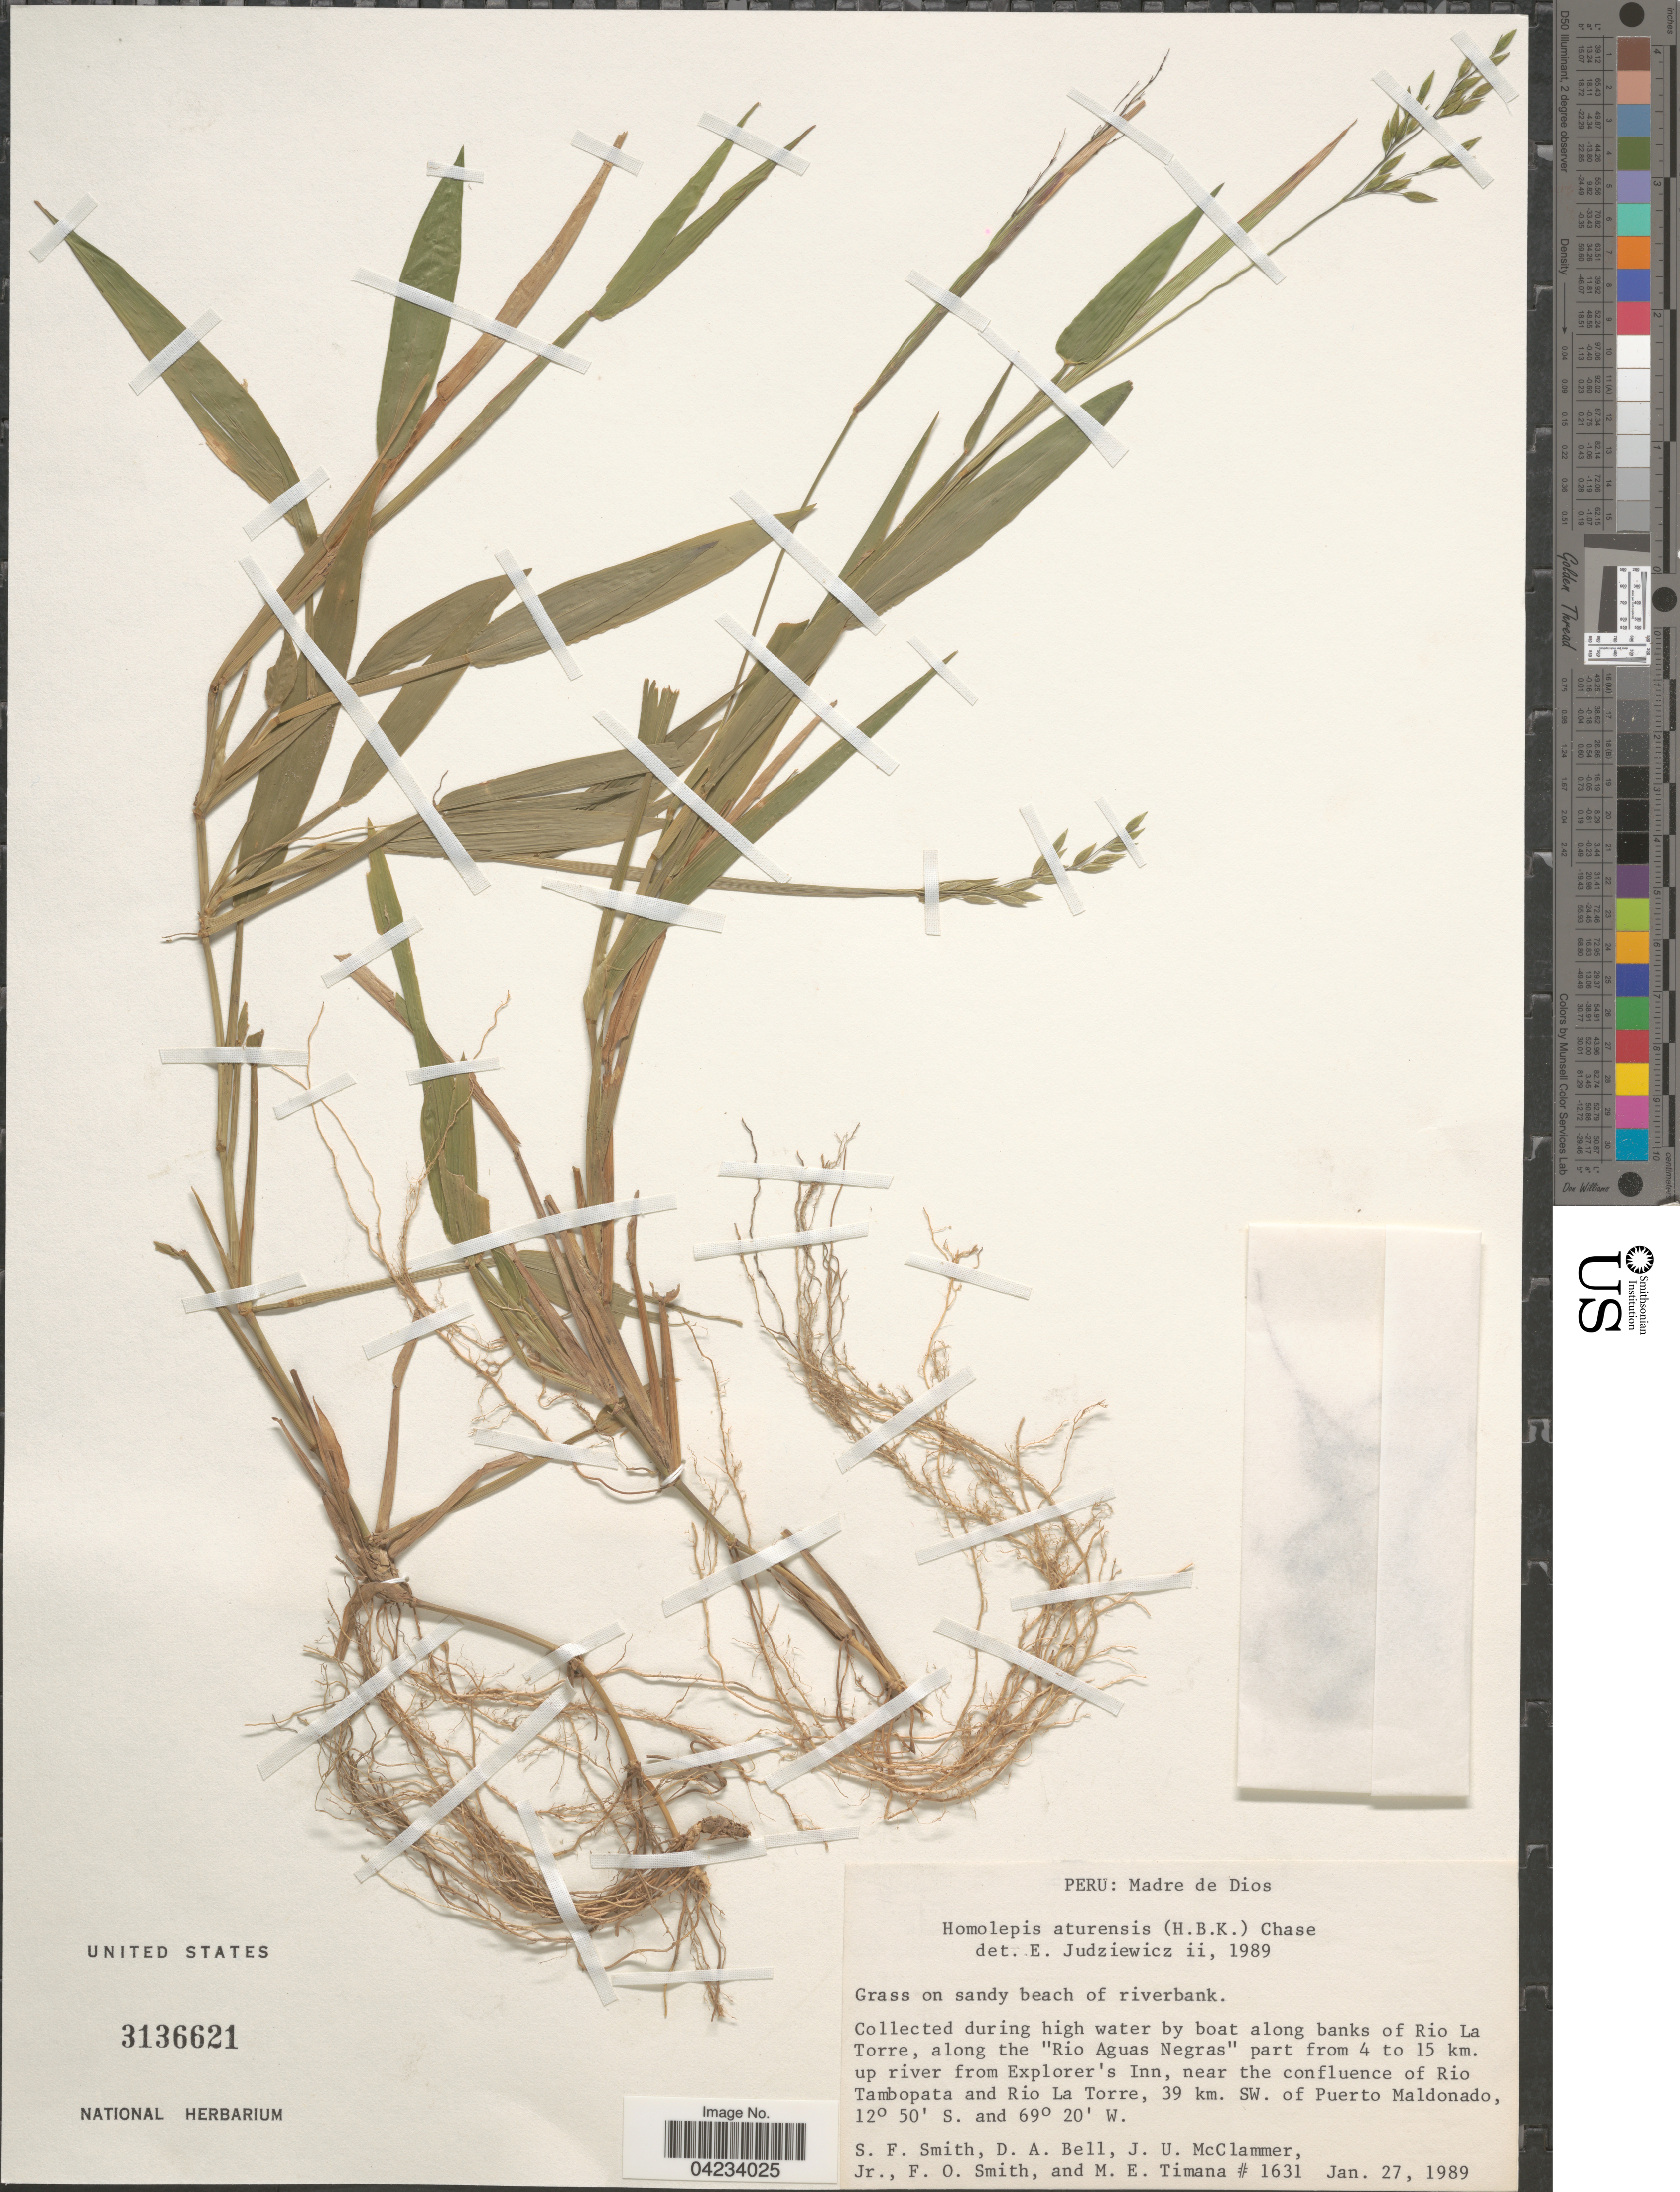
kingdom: Plantae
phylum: Tracheophyta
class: Liliopsida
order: Poales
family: Poaceae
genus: Homolepis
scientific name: Homolepis aturensis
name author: (Kunth) Chase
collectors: S.F. Smith, D. A. Bell, J. McClammer Jr. & F. Smith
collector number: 1631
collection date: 1989-01-27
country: Peru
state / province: Madre de Dios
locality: Along banks of Rio La Torre, along the "Rio Aguas Negras" part from 4 to 15 km. up river from Explorer's Inn, near the confluence of Rio Tambopata and Rio La Torre, 39 km. SW. of Puerto Maldonado.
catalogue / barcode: US 3136621